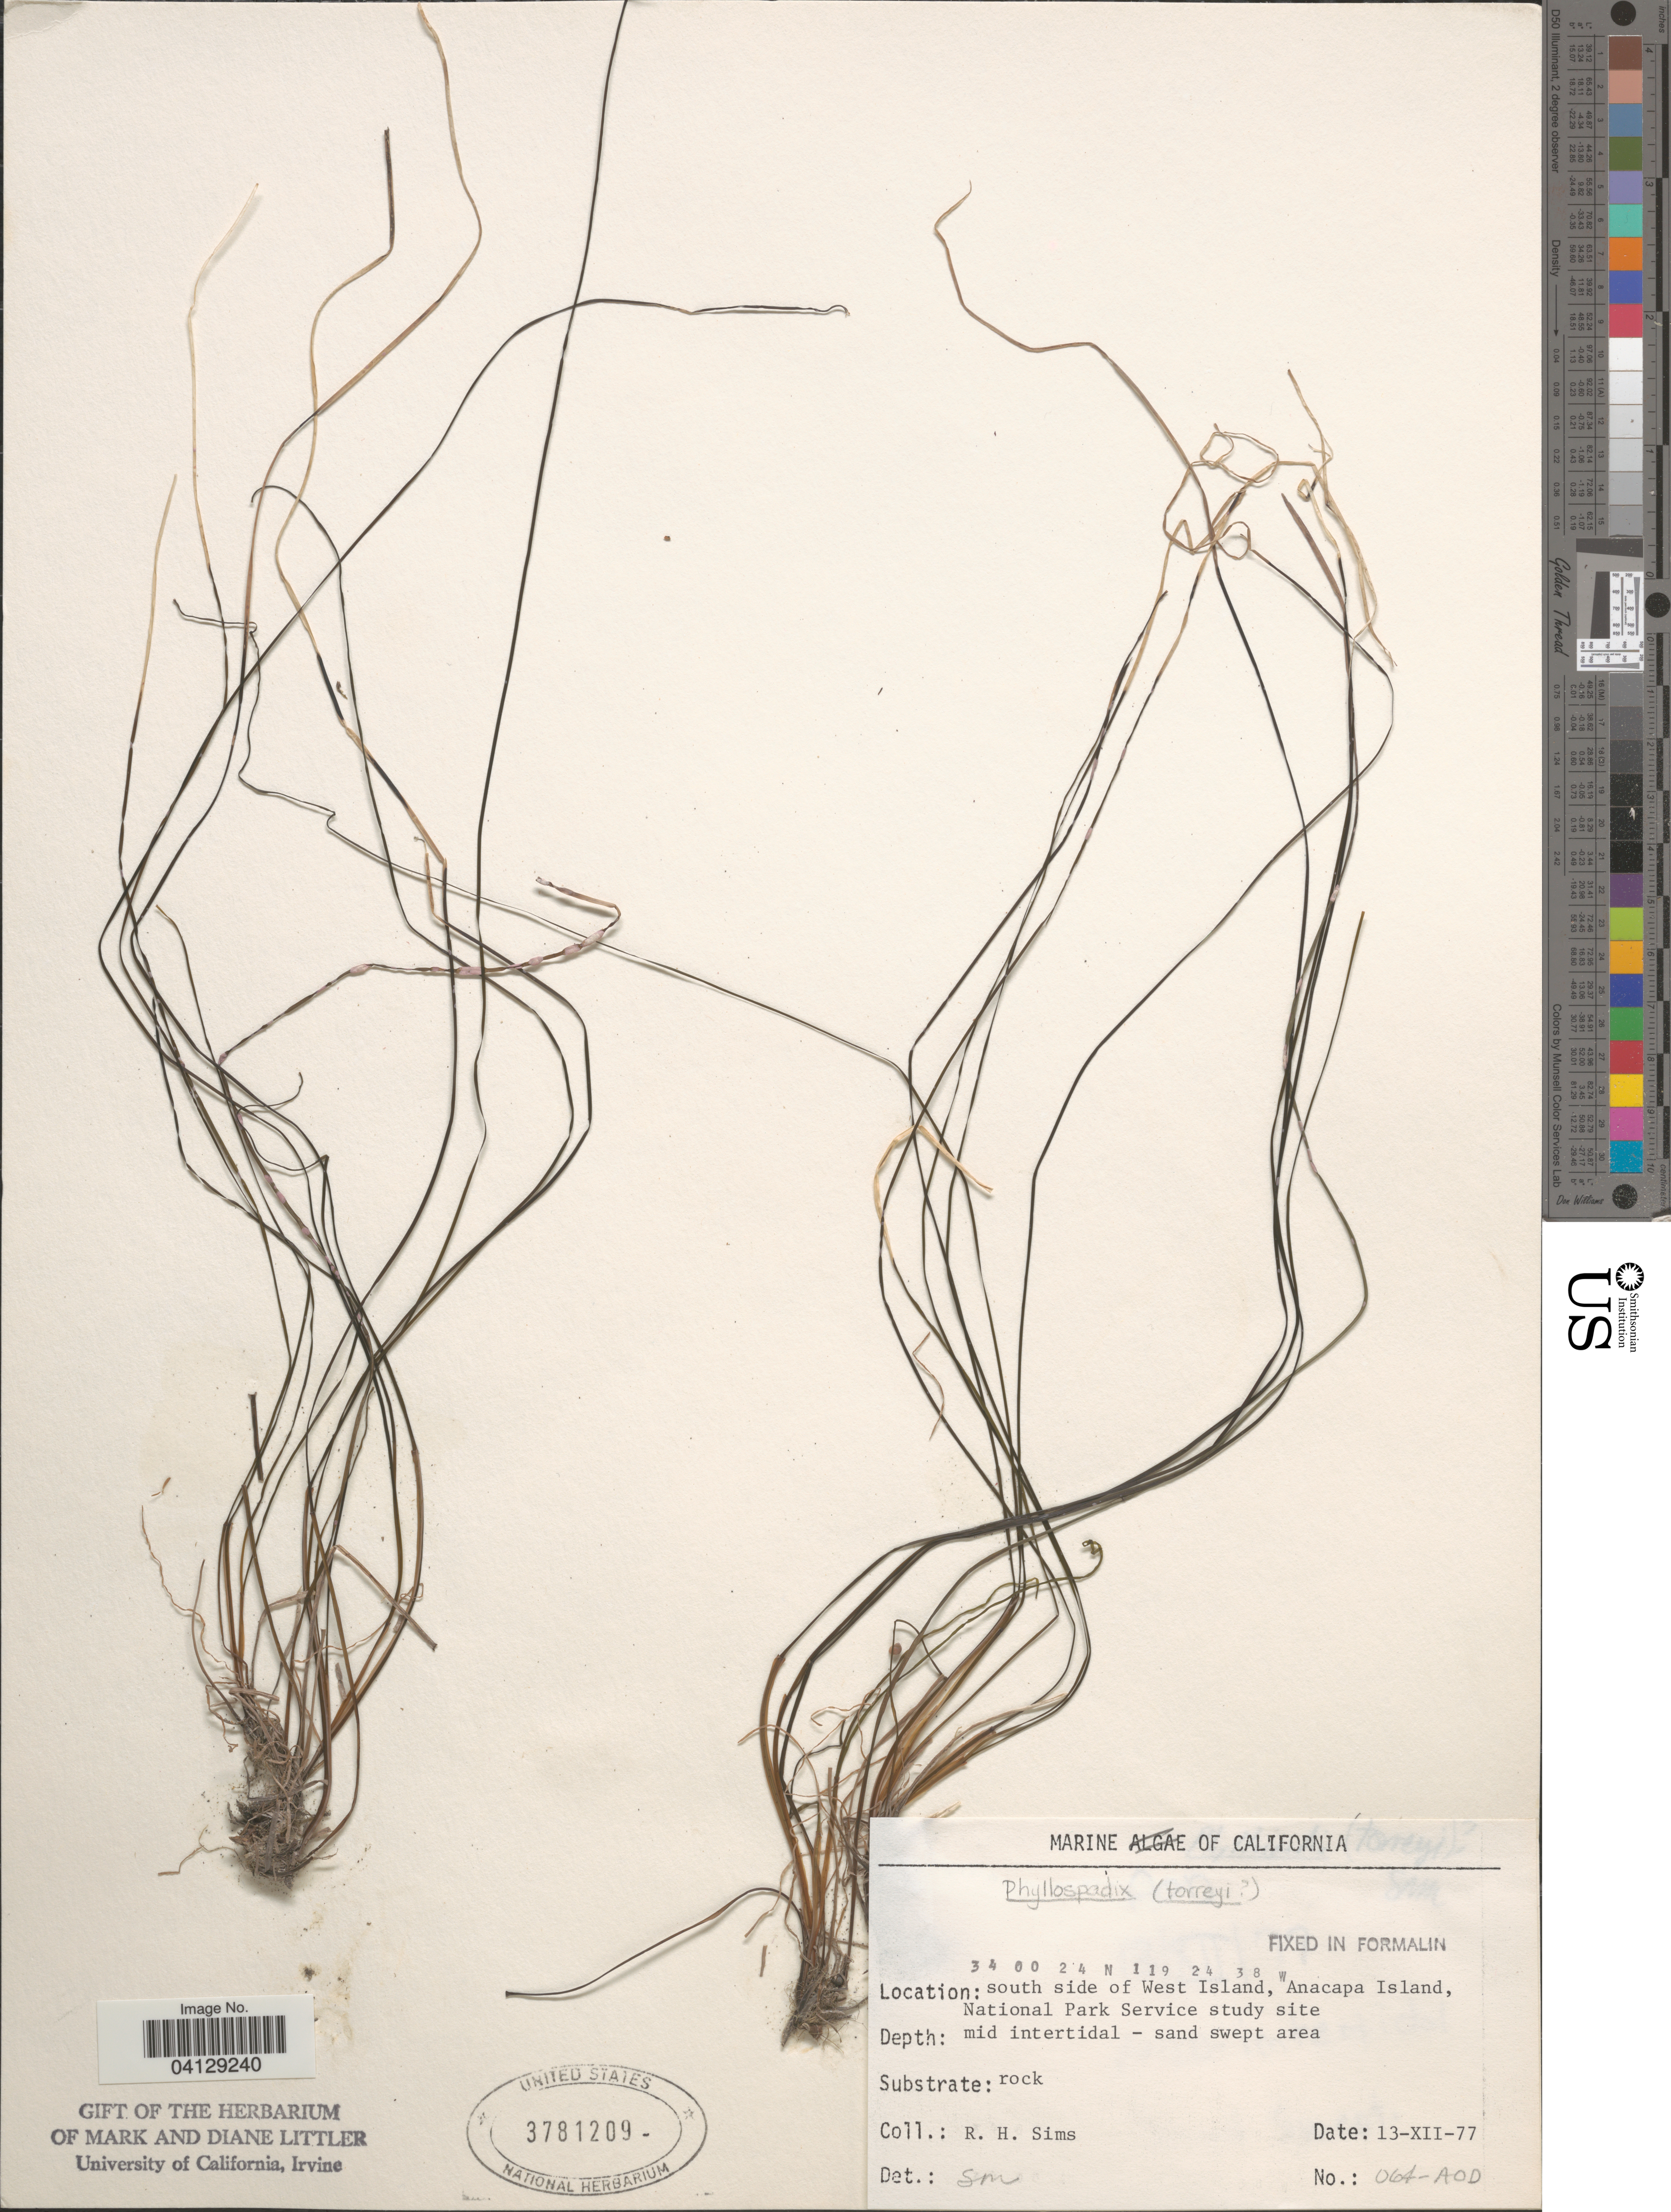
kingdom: Plantae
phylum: Tracheophyta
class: Liliopsida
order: Alismatales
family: Zosteraceae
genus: Phyllospadix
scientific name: Phyllospadix torreyi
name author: S. Watson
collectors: R. H. Sims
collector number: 064-AOD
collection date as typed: Transcribed d/m/y: 13/12/77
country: United States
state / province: California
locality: South side of West Island, Anacapa Island, National Park Service study site.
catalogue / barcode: US 3781209